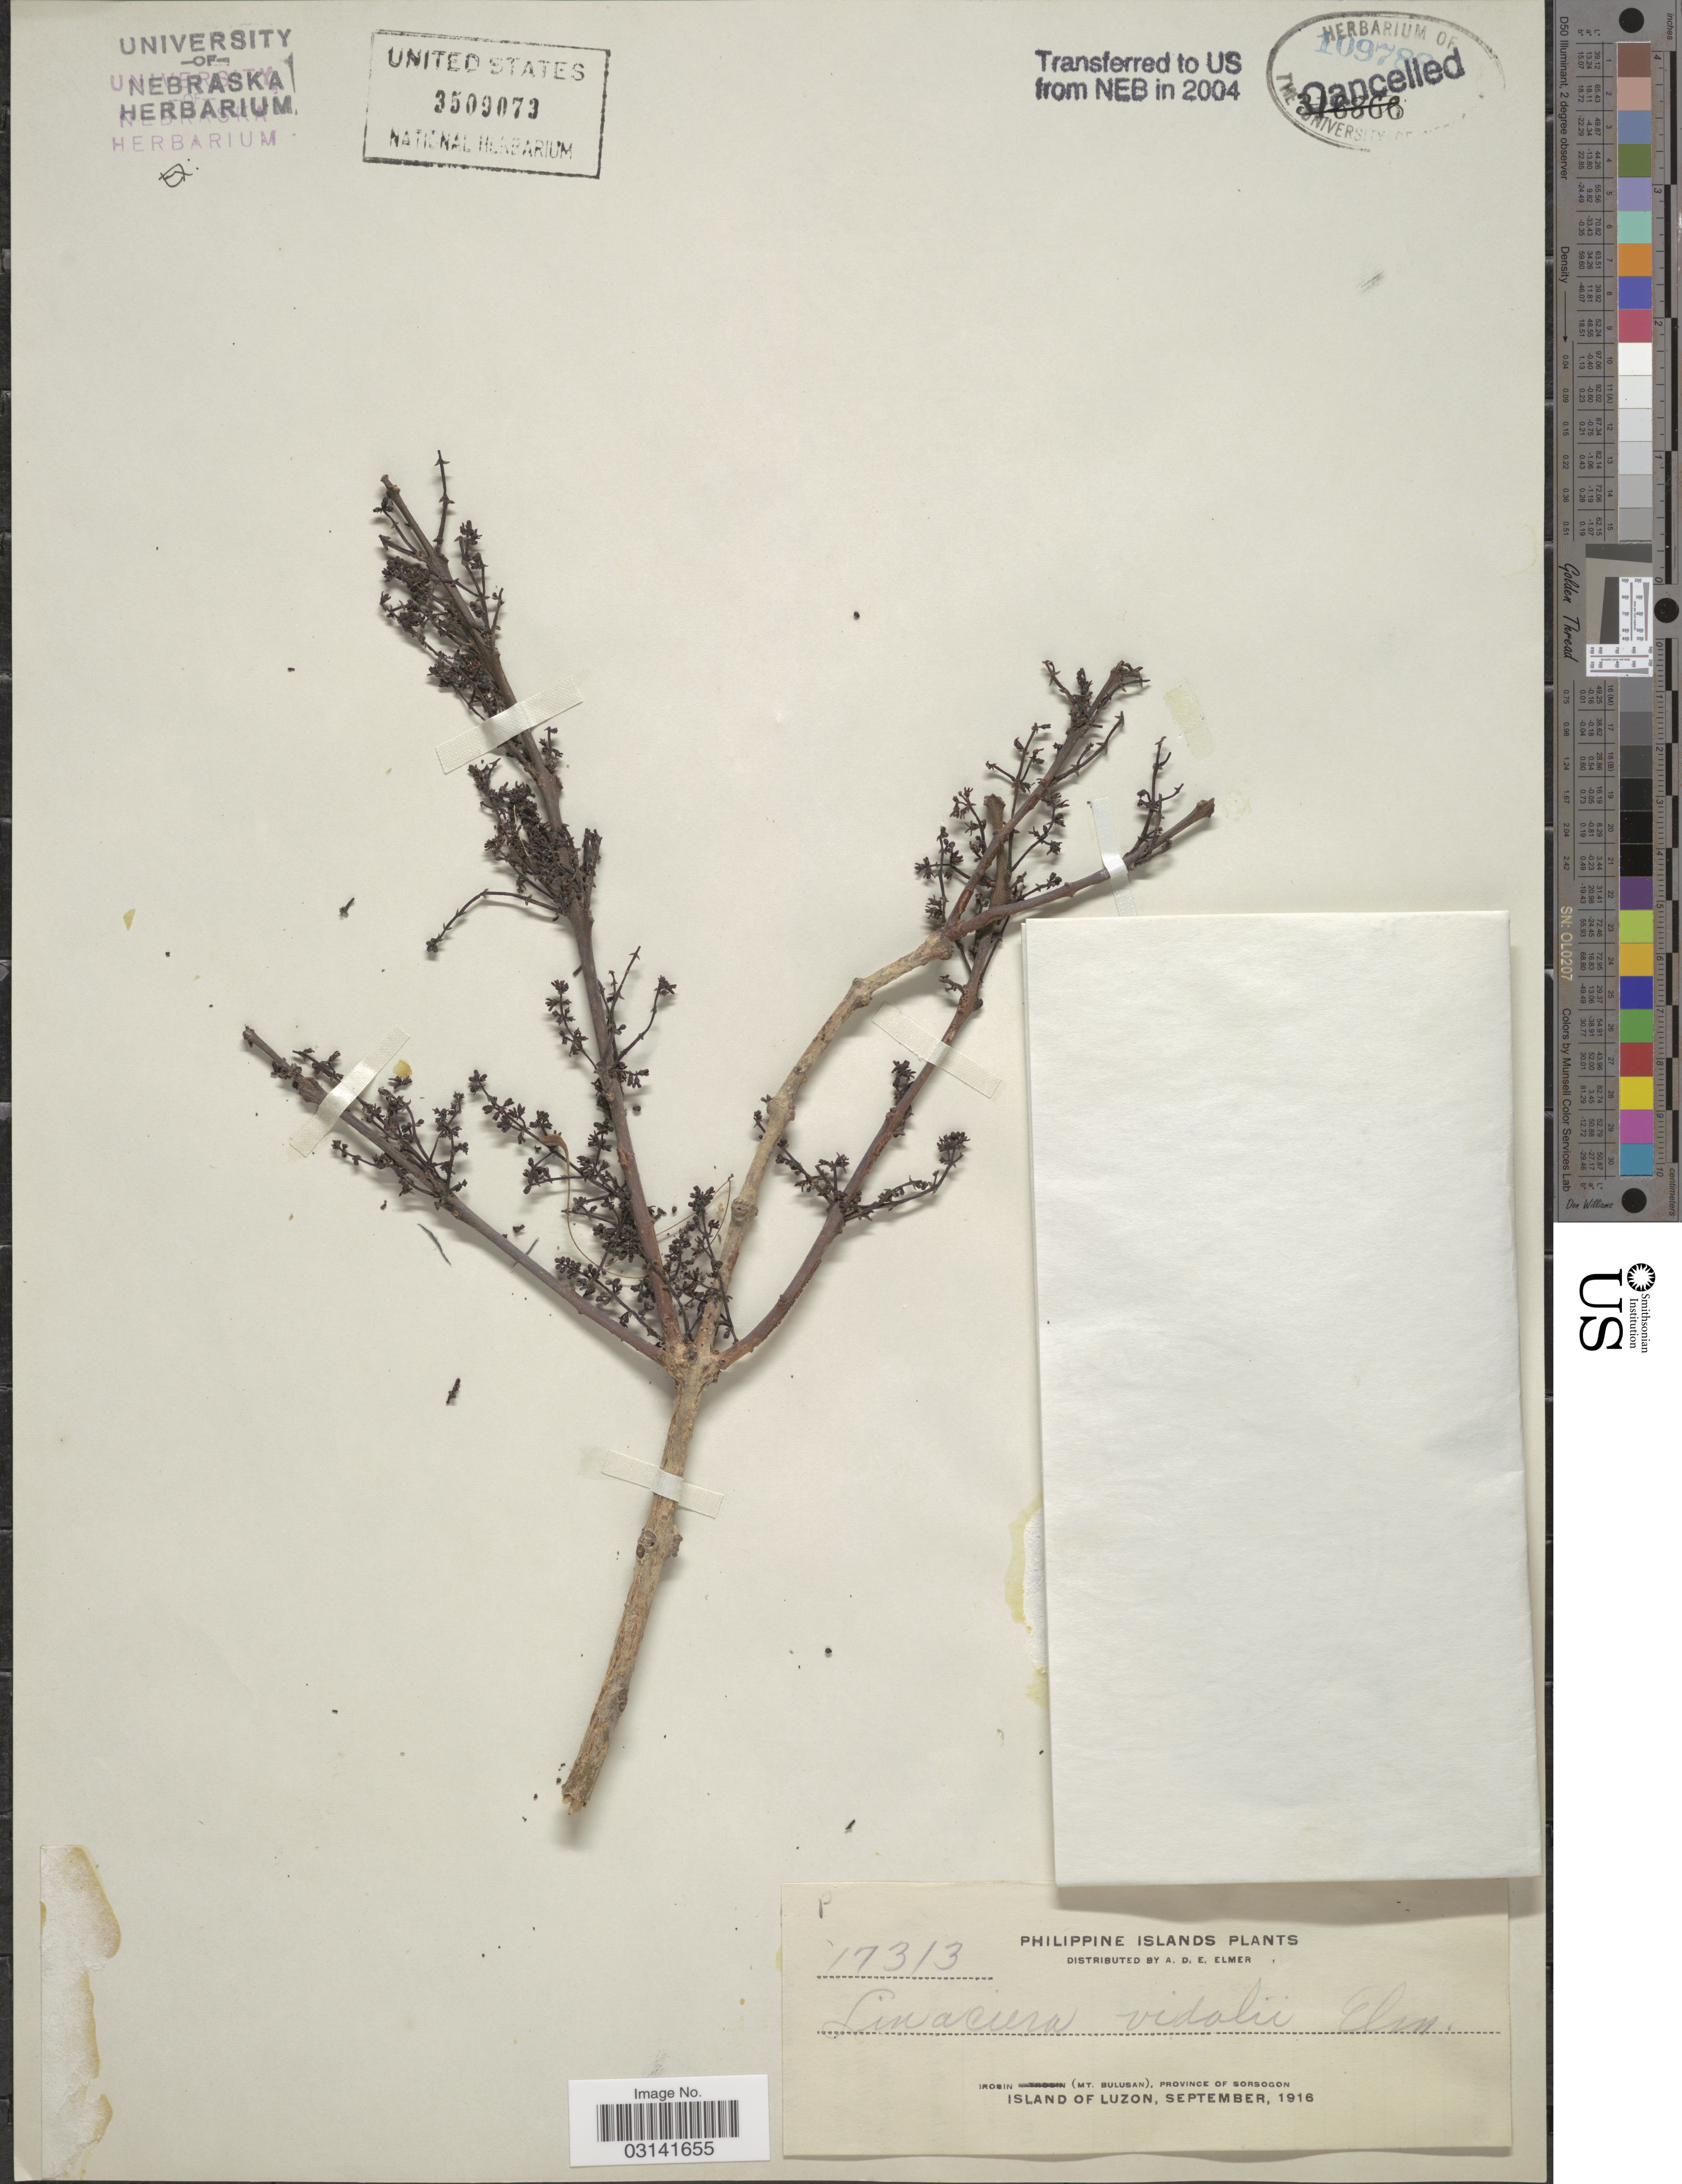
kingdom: Plantae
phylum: Tracheophyta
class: Magnoliopsida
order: Lamiales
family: Oleaceae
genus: Chionanthus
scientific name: Chionanthus coriaceus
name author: (S. Vidal) Y.P. Yang & S.Y. Lu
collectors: A. D. E. Elmer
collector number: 17313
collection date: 1916-09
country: Philippines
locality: Irosin (Mt. Bulusan), province of Sorsogon. Island of Luzon.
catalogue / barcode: US 3509073